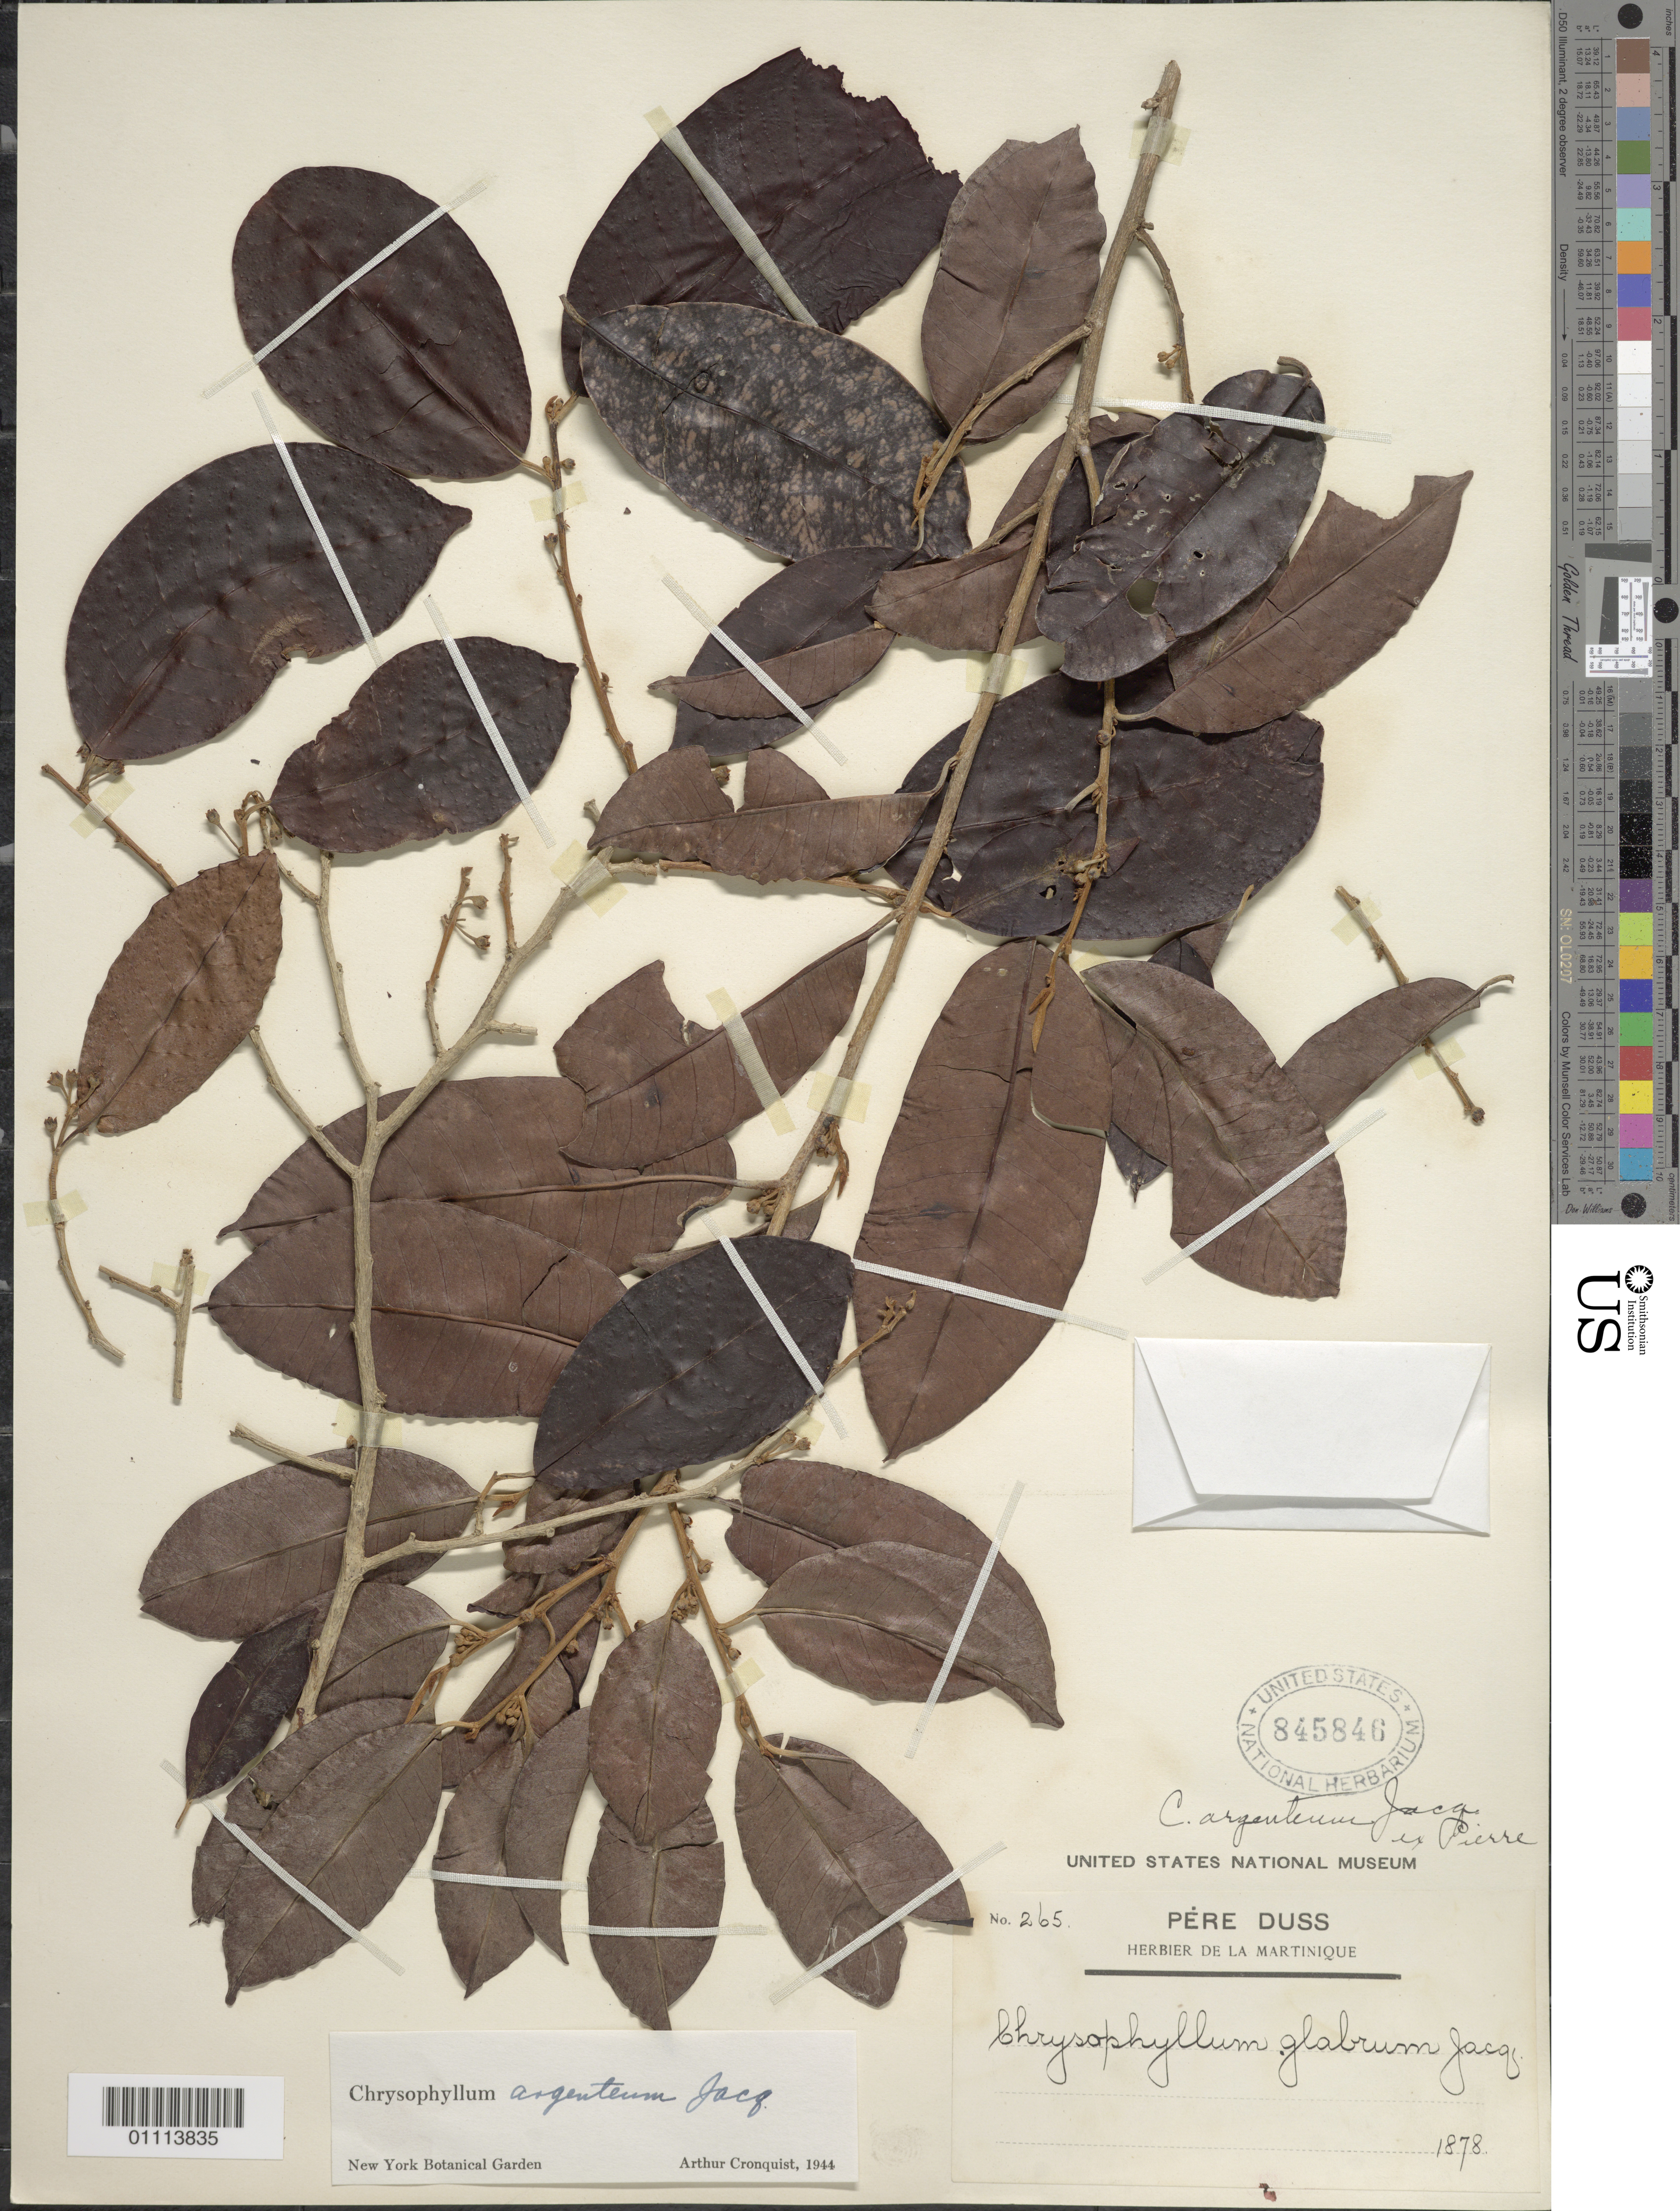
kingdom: Plantae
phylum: Tracheophyta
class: Magnoliopsida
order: Ericales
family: Sapotaceae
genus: Chrysophyllum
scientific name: Chrysophyllum argenteum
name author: Jacq.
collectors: Père Duss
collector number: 265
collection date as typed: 1878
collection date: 1878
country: Martinique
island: Martinique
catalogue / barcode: US 845846